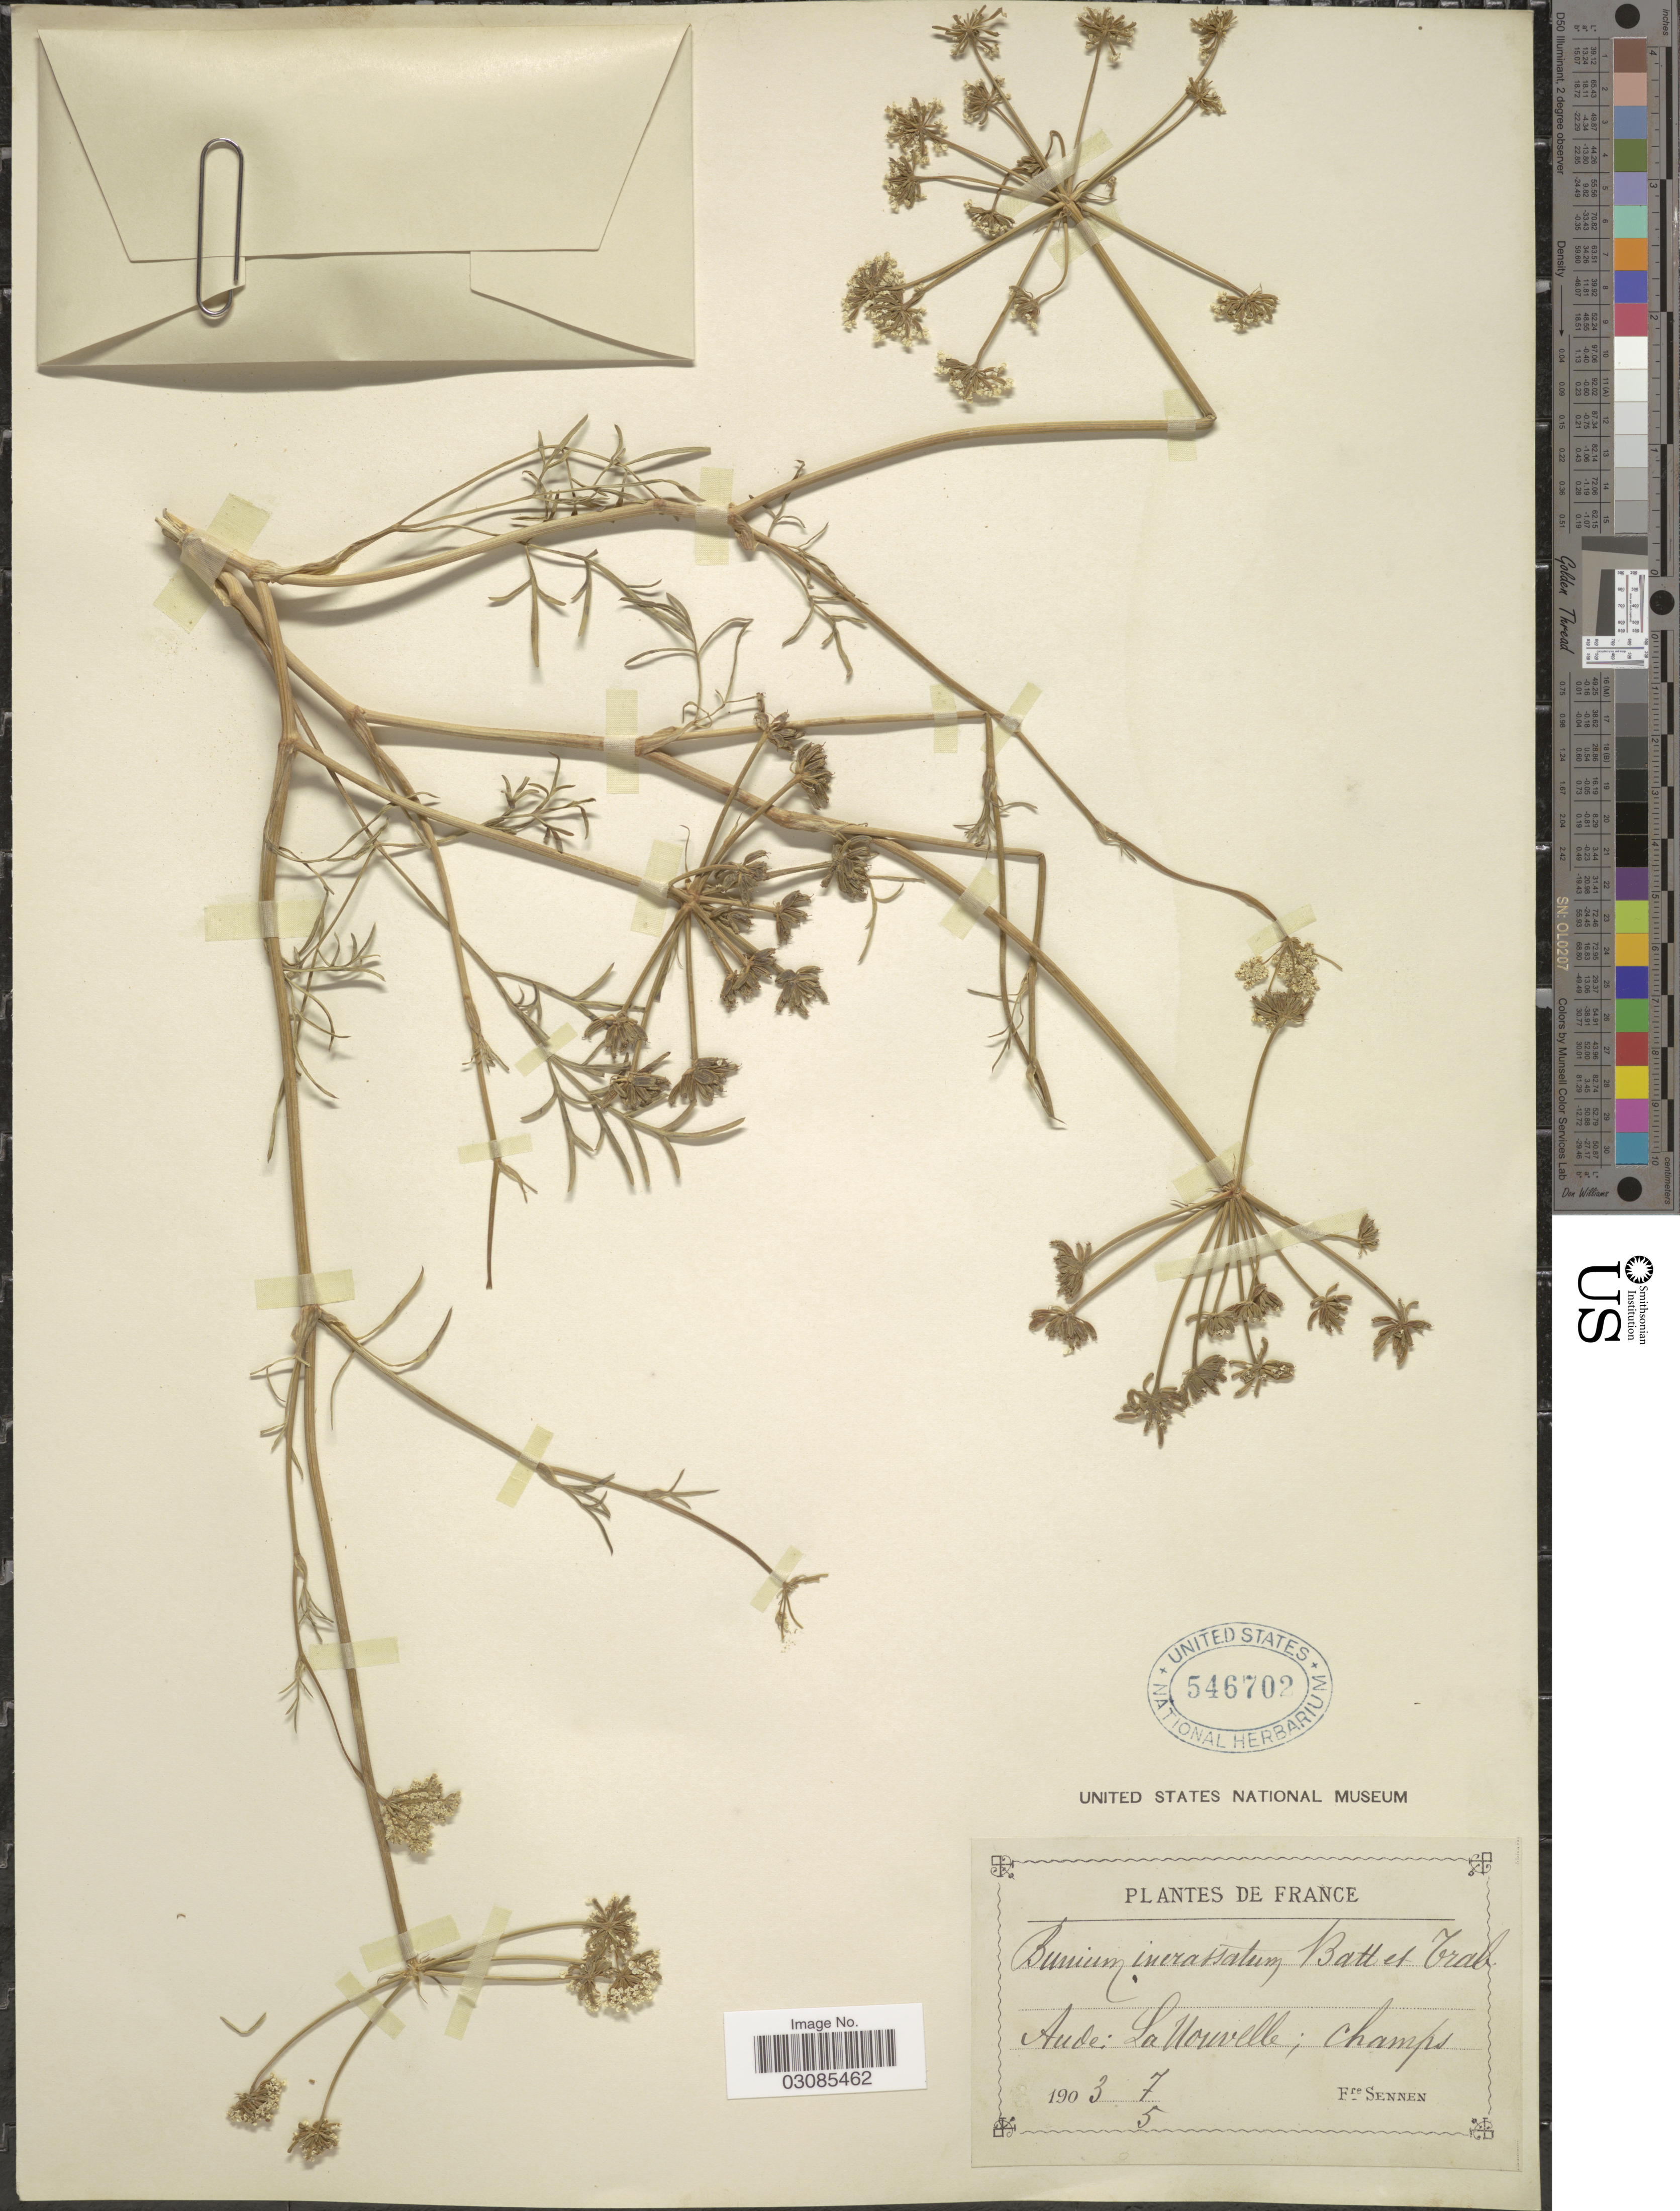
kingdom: Plantae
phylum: Tracheophyta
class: Magnoliopsida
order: Apiales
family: Apiaceae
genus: Bunium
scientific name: Bunium incrassatum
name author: Amo.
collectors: E. Sennen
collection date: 1903-05-07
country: France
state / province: Occitanie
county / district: Aude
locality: Aude: La Nouvelle.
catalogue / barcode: US 546702